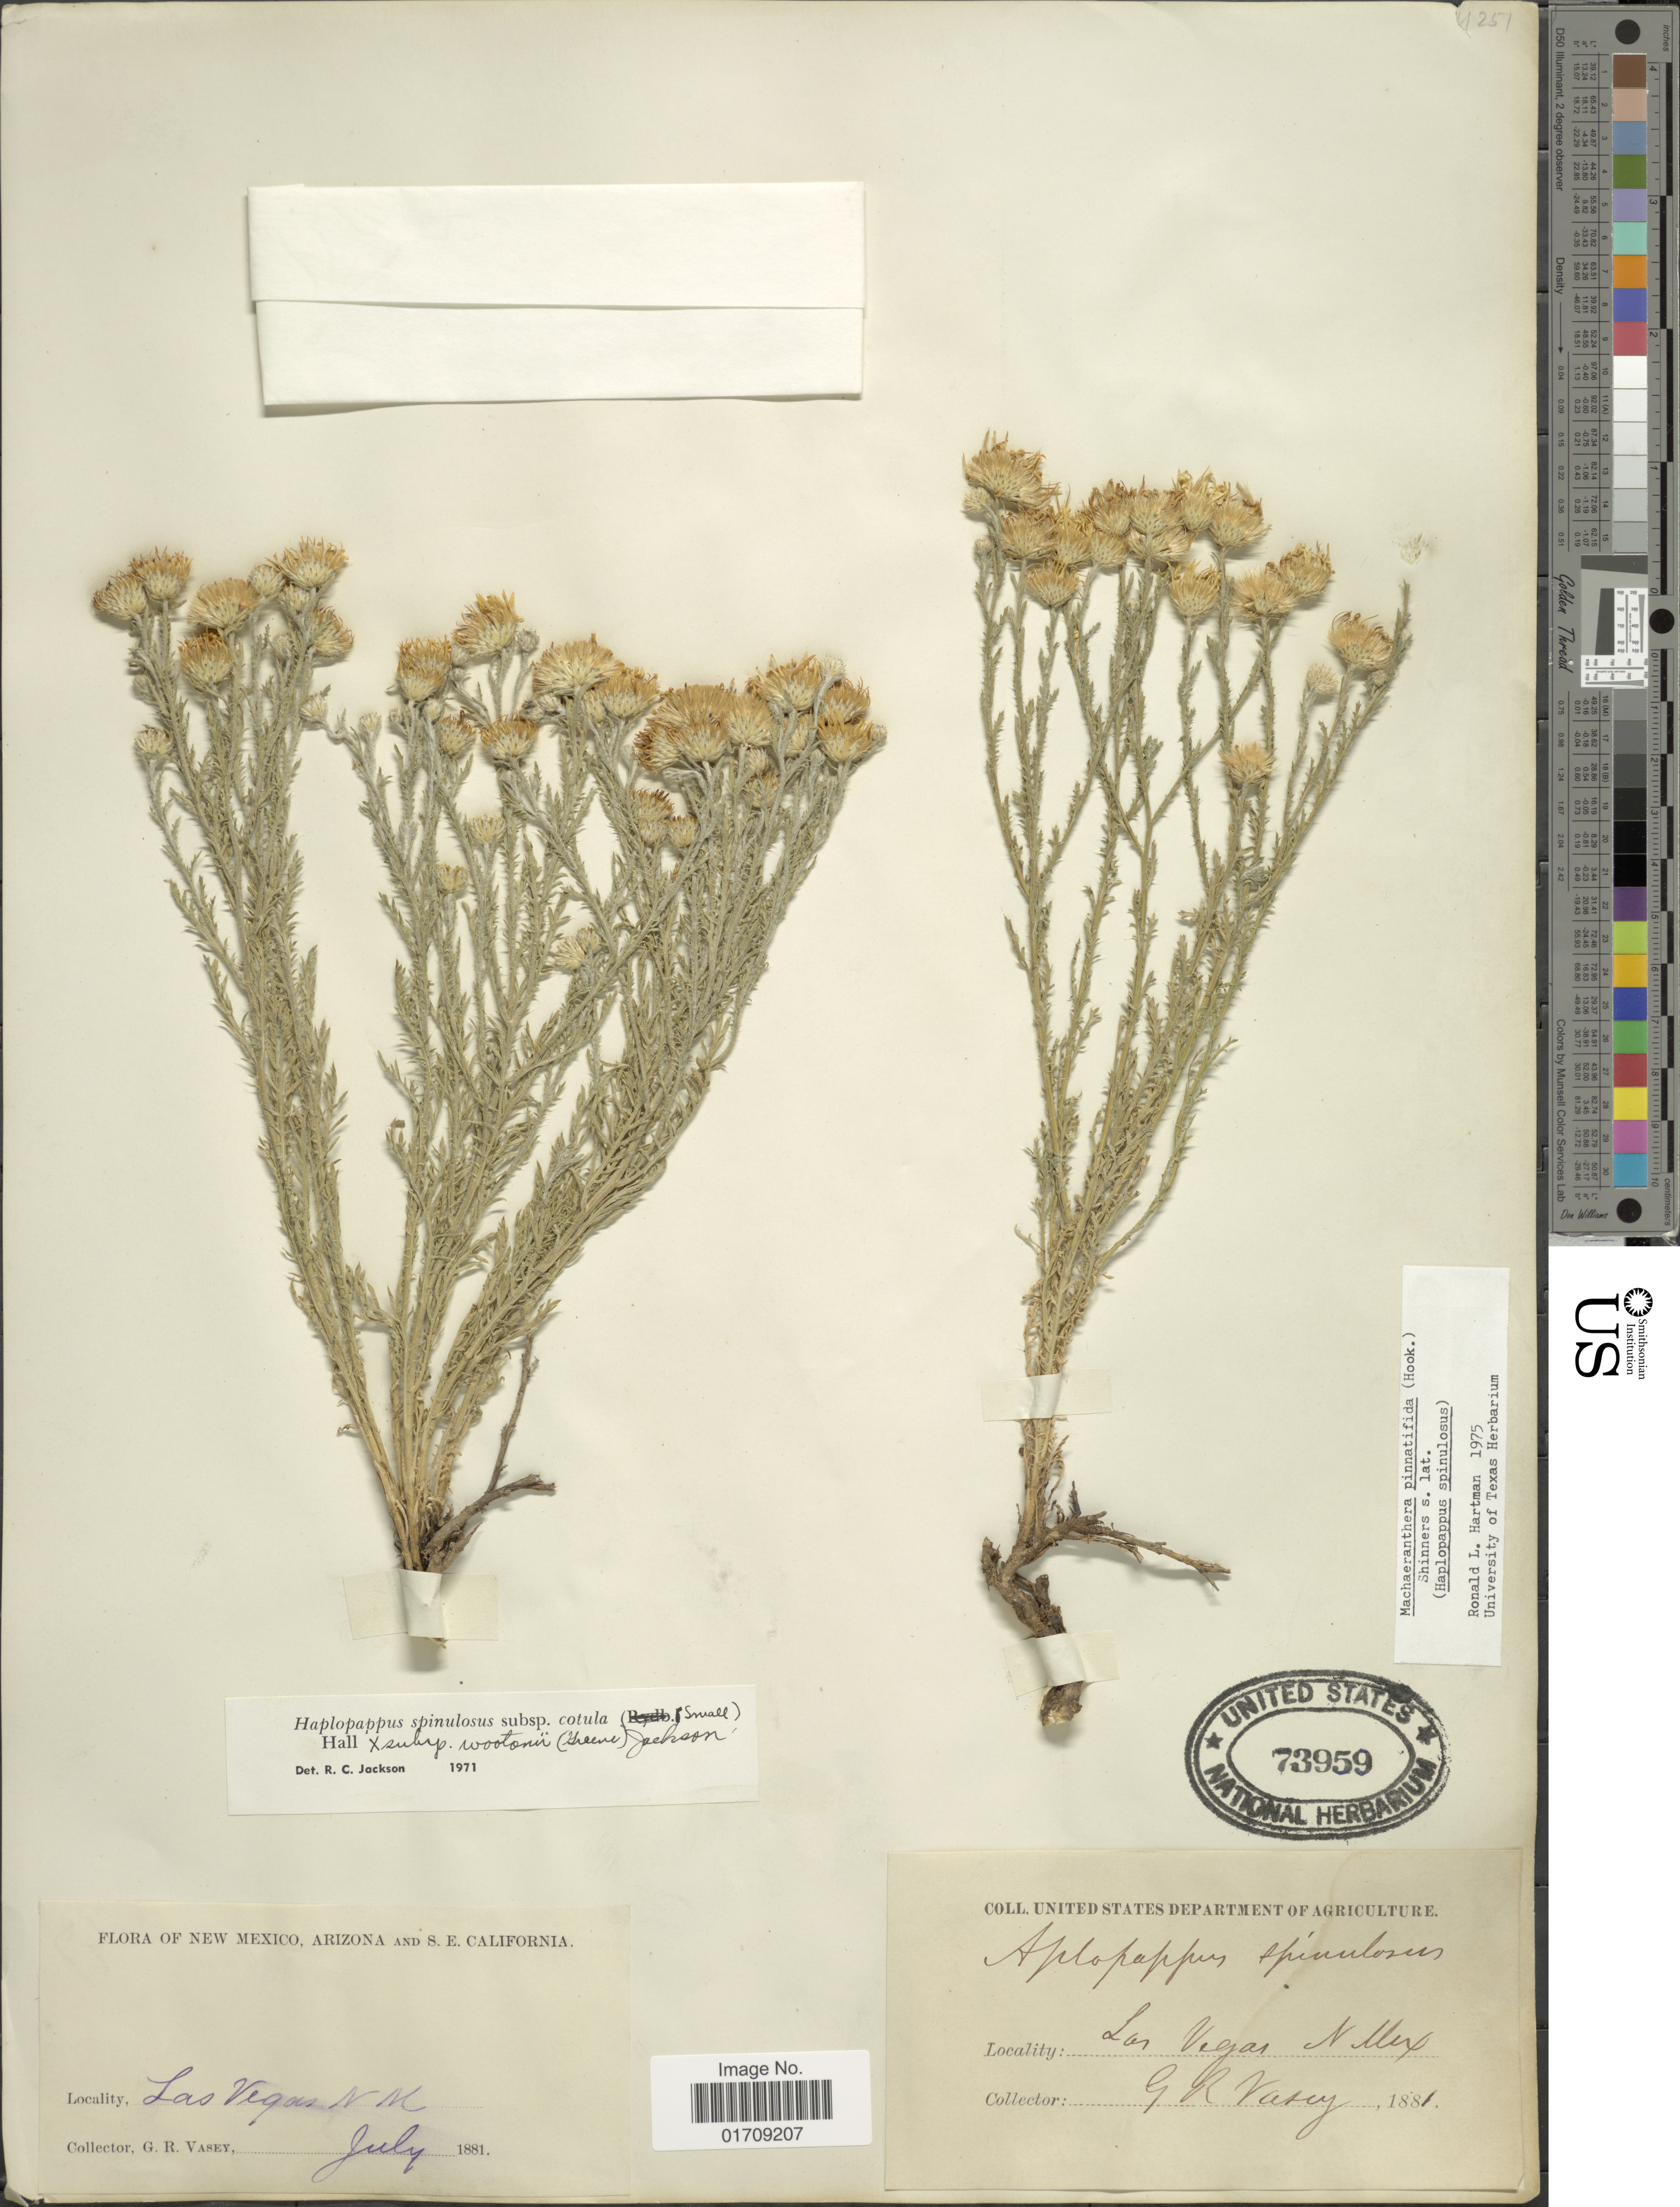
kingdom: Plantae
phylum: Tracheophyta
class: Magnoliopsida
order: Asterales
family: Asteraceae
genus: Machaeranthera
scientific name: Machaeranthera pinnatifida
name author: (Hook.) Shinners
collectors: G. R. Vasey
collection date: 1881-07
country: United States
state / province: New Mexico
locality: Las Vegas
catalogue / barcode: US 73959